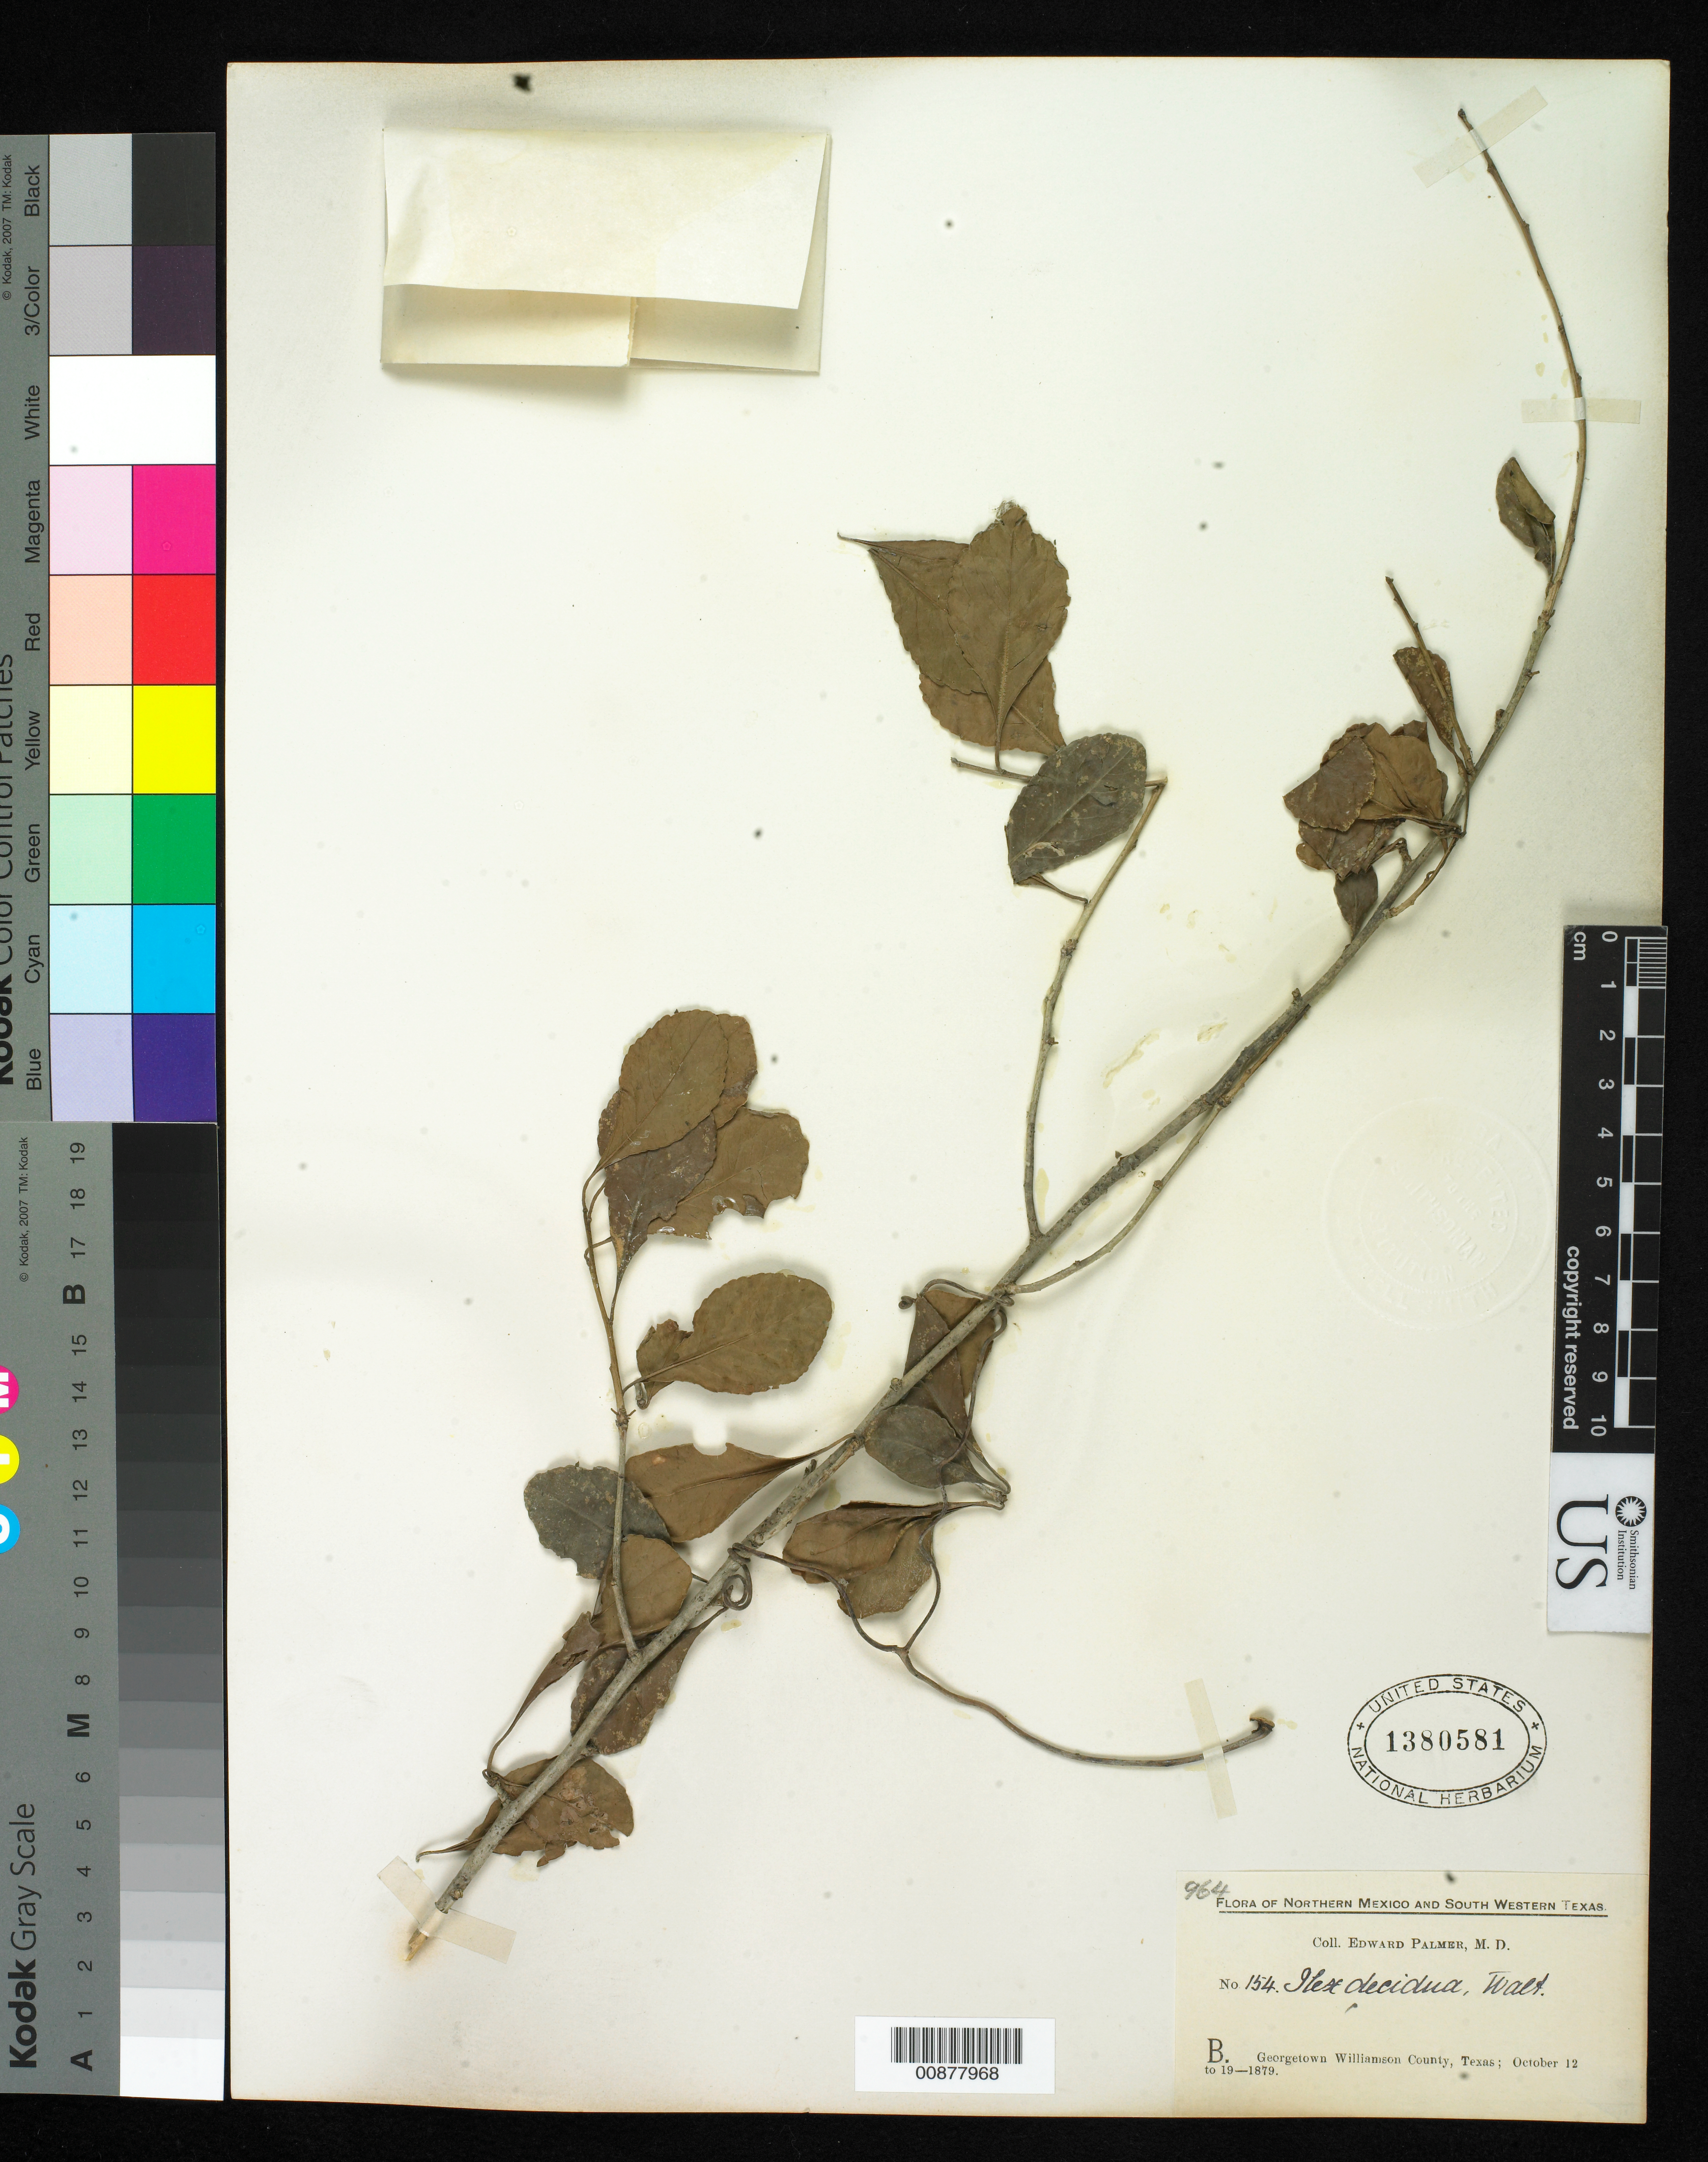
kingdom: Plantae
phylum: Tracheophyta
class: Magnoliopsida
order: Aquifoliales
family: Aquifoliaceae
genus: Ilex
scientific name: Ilex decidua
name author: Walter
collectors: E. Palmer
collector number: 154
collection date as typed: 12 Oct 1879 to 19 Oct 1879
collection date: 1879-10-12/1879-10-19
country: United States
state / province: Texas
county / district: Williamson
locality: B. Georgetown, Williamson County, Texas.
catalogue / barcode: US 1380581